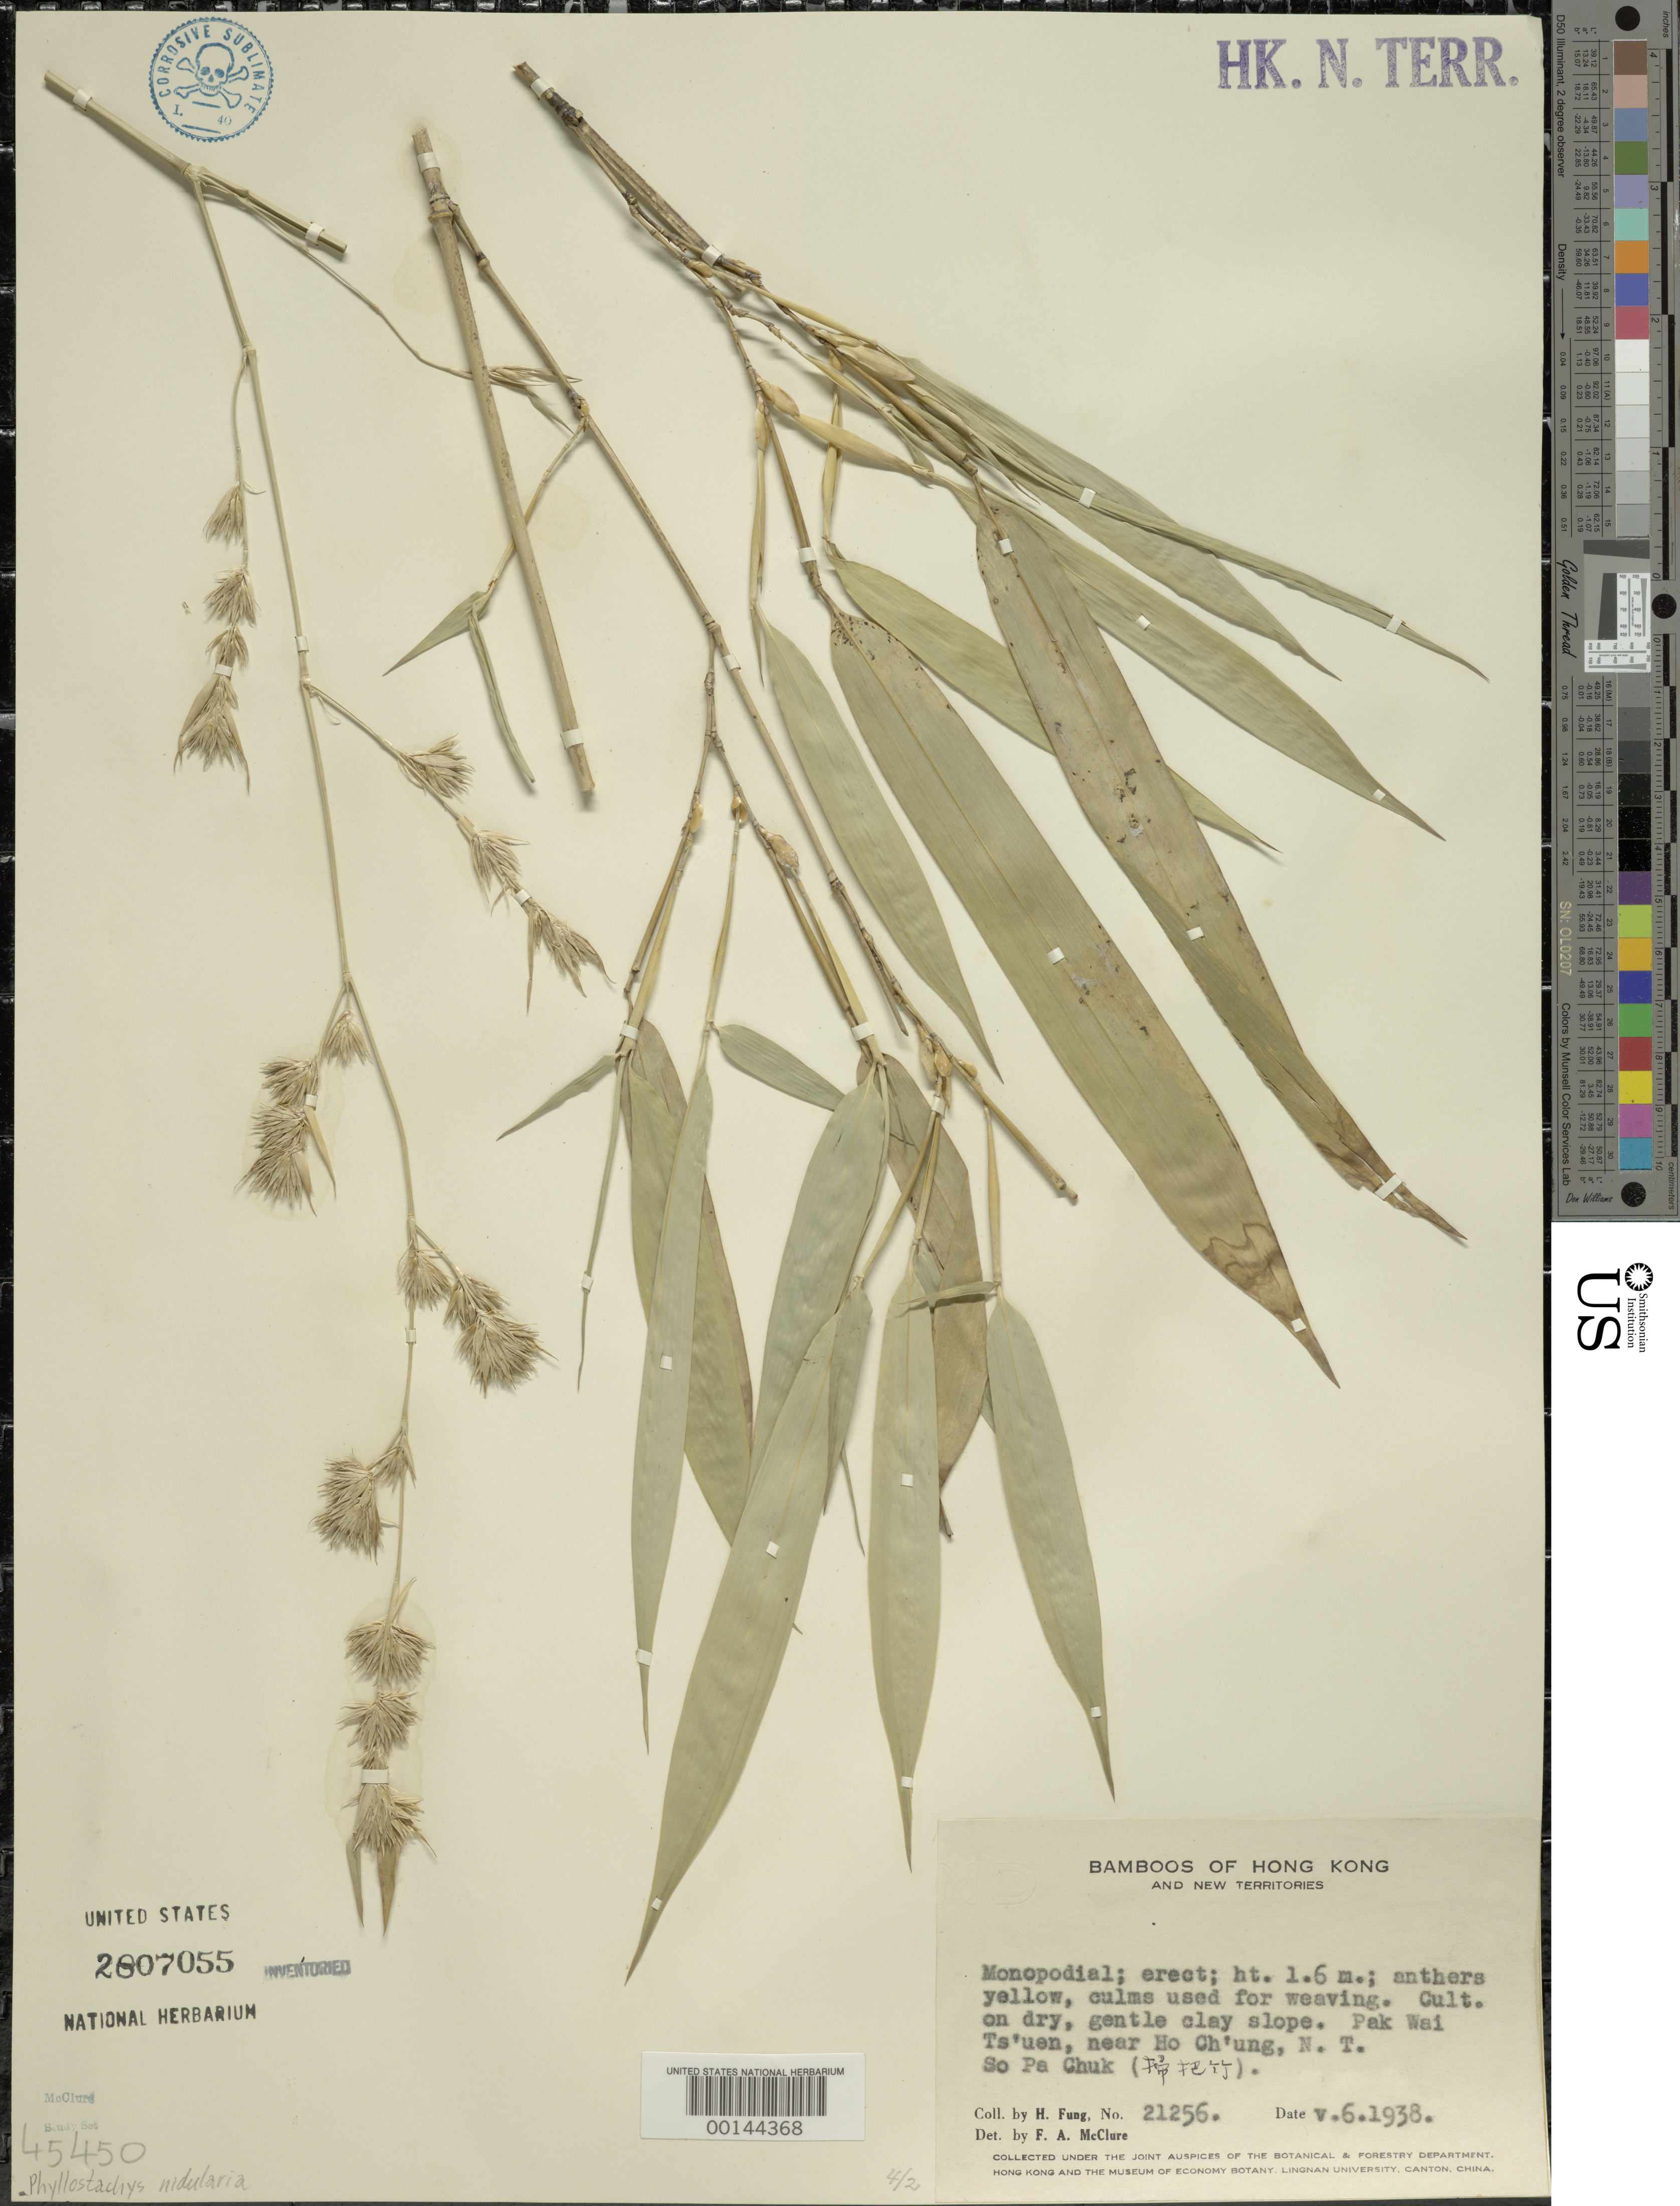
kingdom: Plantae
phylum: Tracheophyta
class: Liliopsida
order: Poales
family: Poaceae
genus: Phyllostachys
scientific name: Phyllostachys nidularia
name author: Munro ex Fenzi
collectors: H. L. Fung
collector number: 21256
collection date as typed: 06 May 1938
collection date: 1938-05-06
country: China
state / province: Hong Kong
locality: Pak wai ts'uen, ho ch'ung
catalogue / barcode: US 2807055